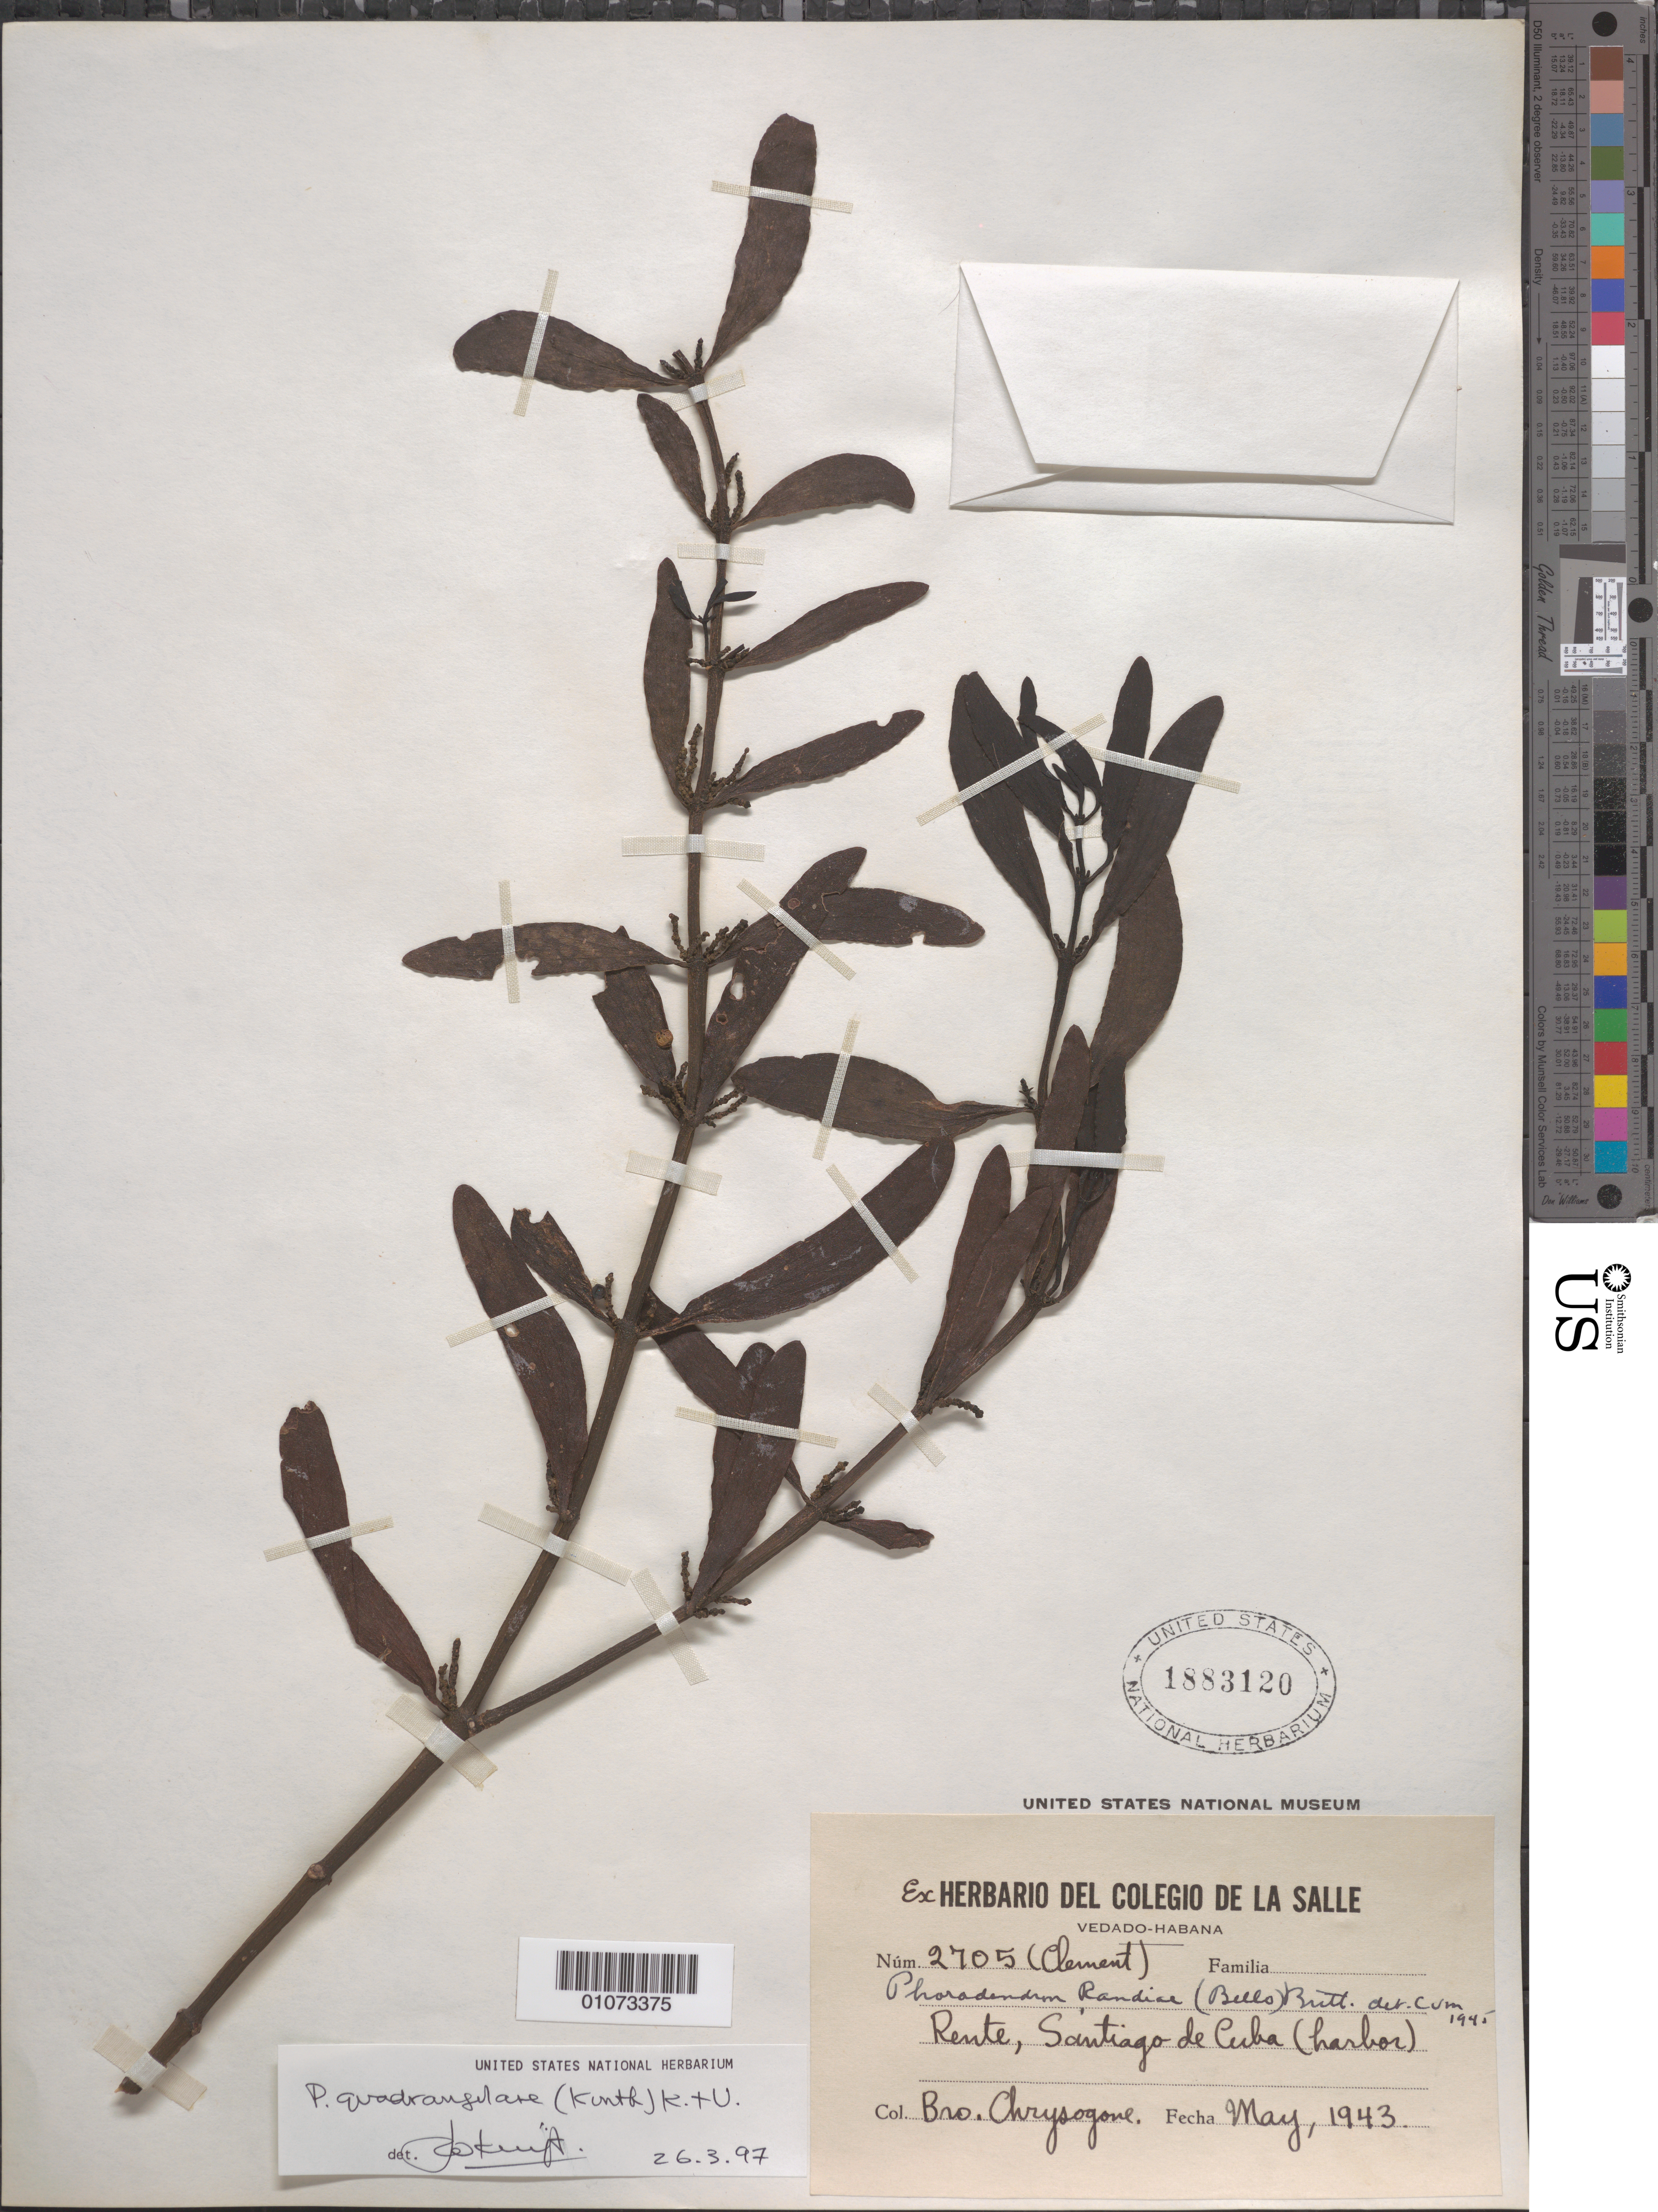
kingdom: Plantae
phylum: Tracheophyta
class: Magnoliopsida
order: Santalales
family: Viscaceae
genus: Phoradendron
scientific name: Phoradendron quadrangulare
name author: (Kunth) Griseb.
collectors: B. Chrysogone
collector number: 2705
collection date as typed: May 1943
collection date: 1943-05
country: Cuba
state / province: Santiago de Cuba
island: Cuba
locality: Santiago de Cuba harbor, Rente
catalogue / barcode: US 1883120